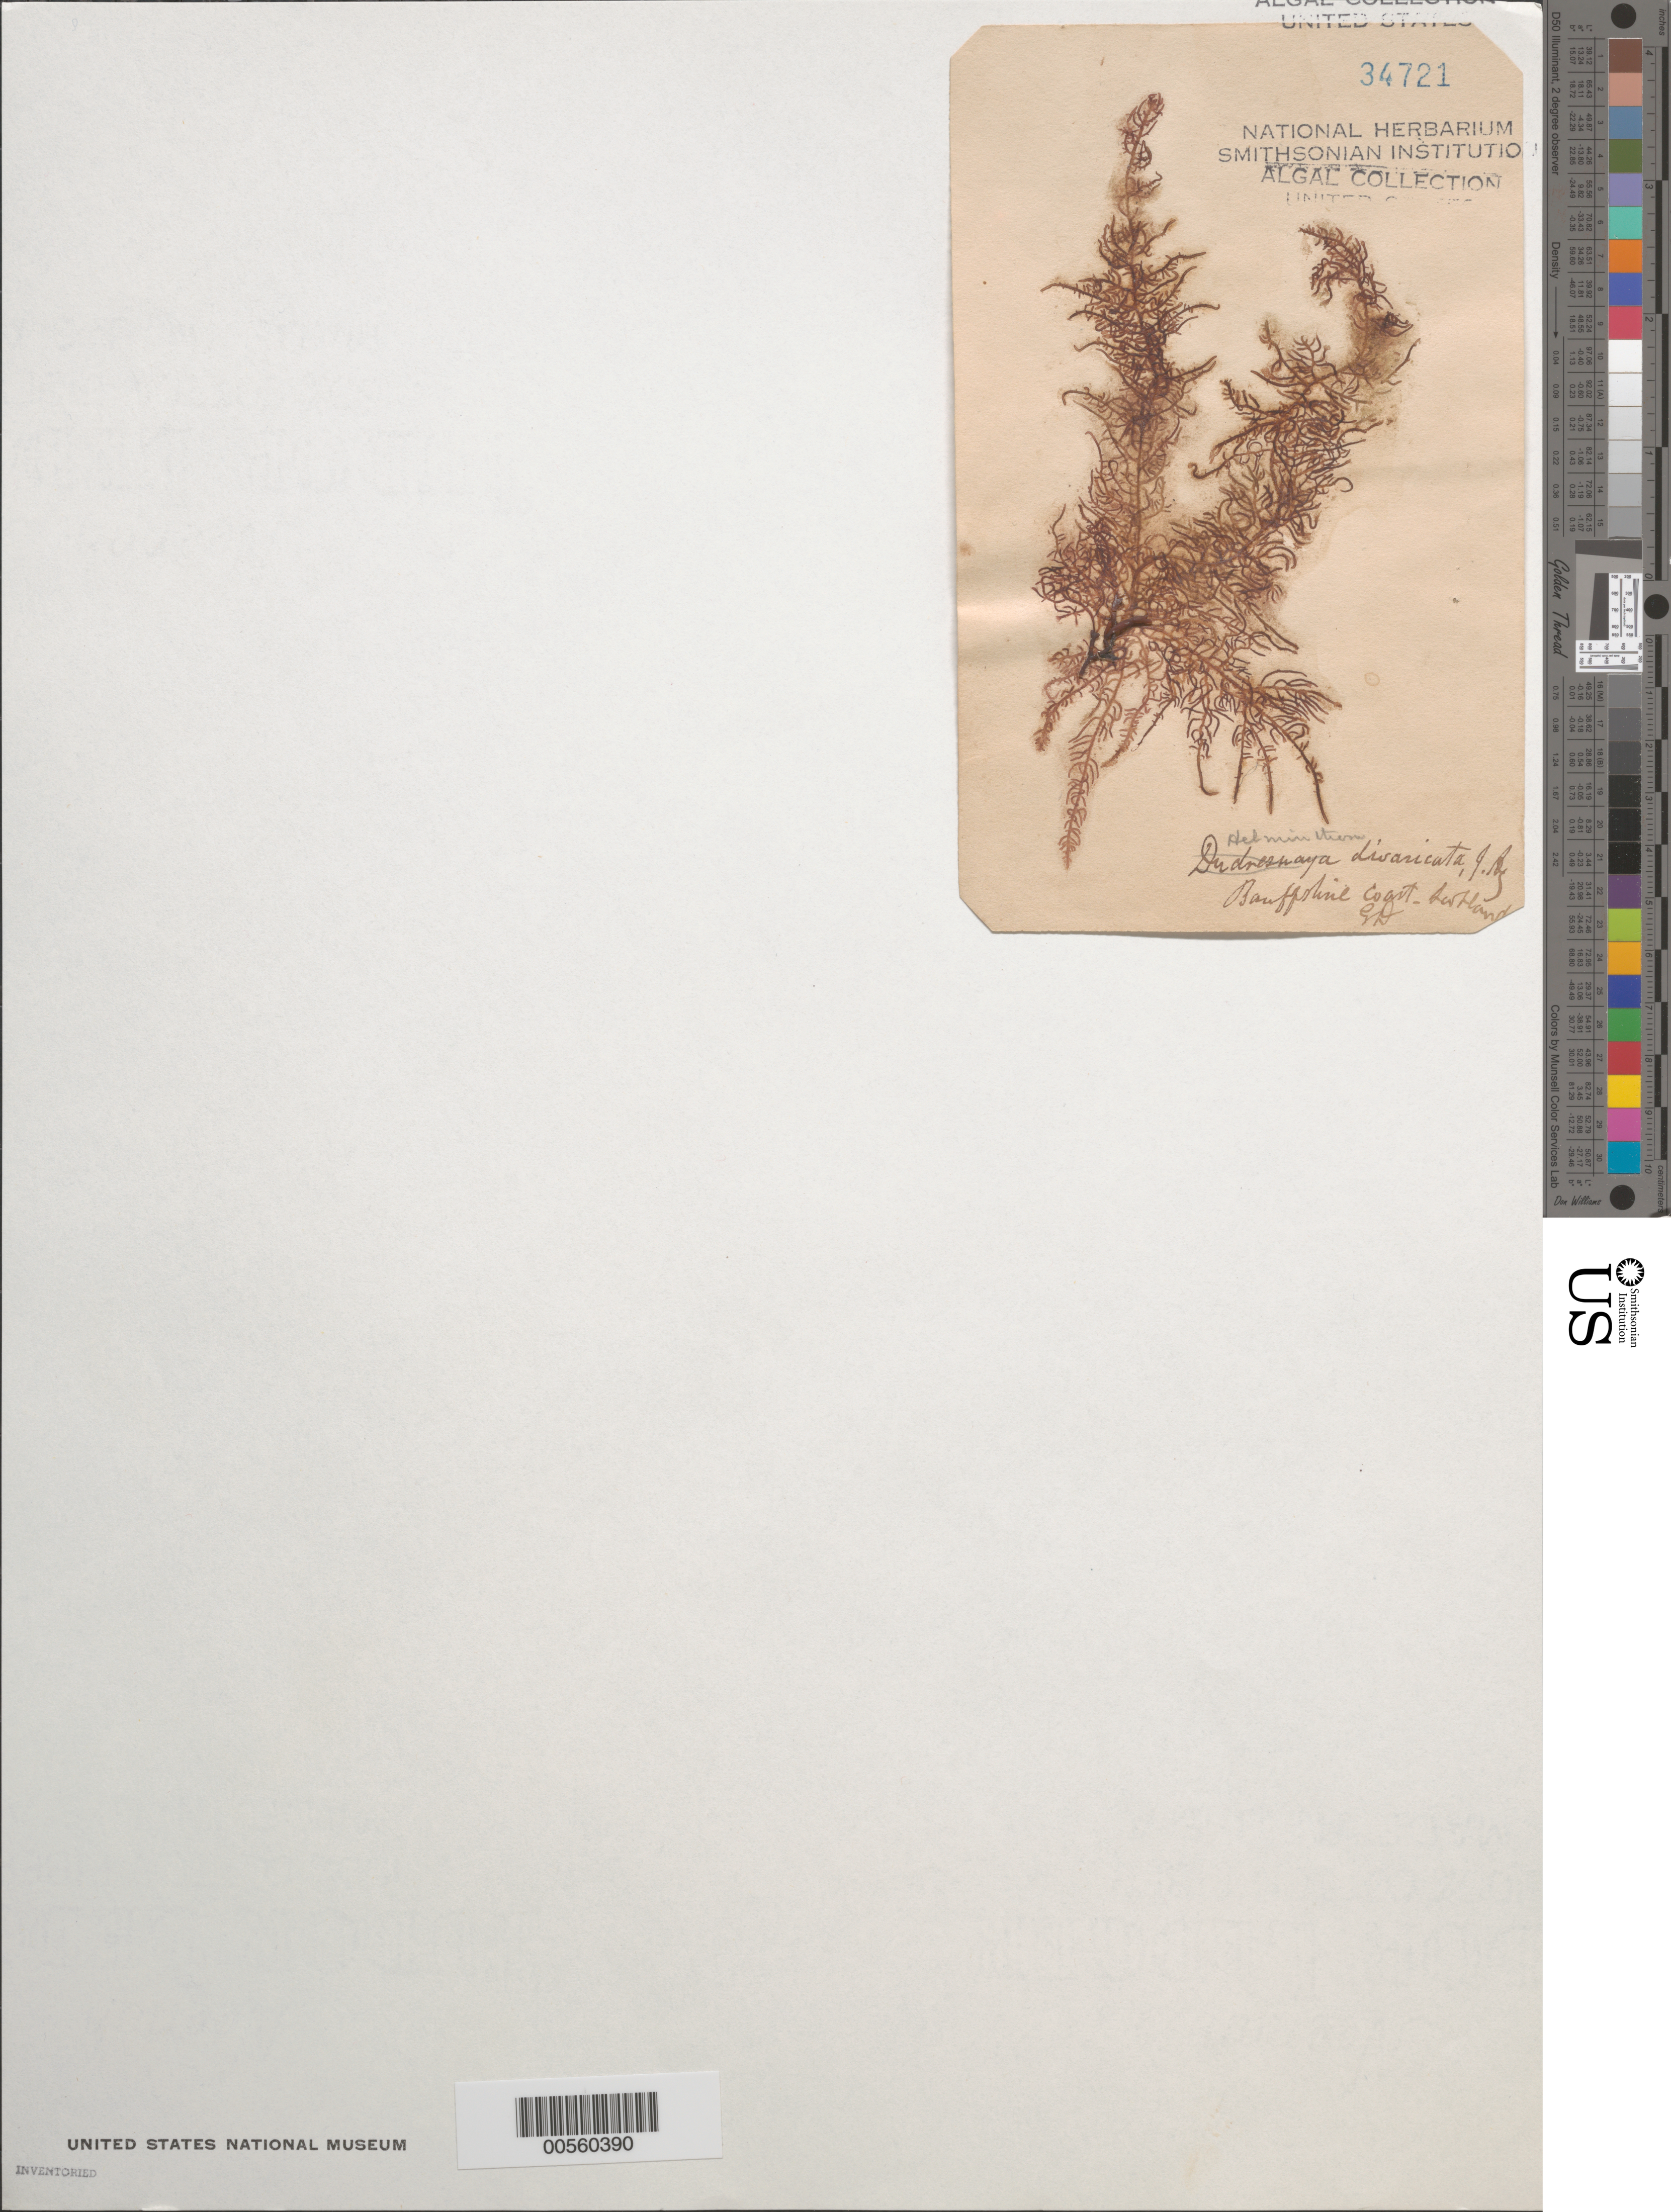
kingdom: Plantae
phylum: Rhodophyta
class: Florideophyceae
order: Nemaliales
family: Liagoraceae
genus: Helminthora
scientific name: Helminthora divaricata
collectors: G. D.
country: United Kingdom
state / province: Scotland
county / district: Grampian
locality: Grampian (Banffshire) coast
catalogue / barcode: US 34721